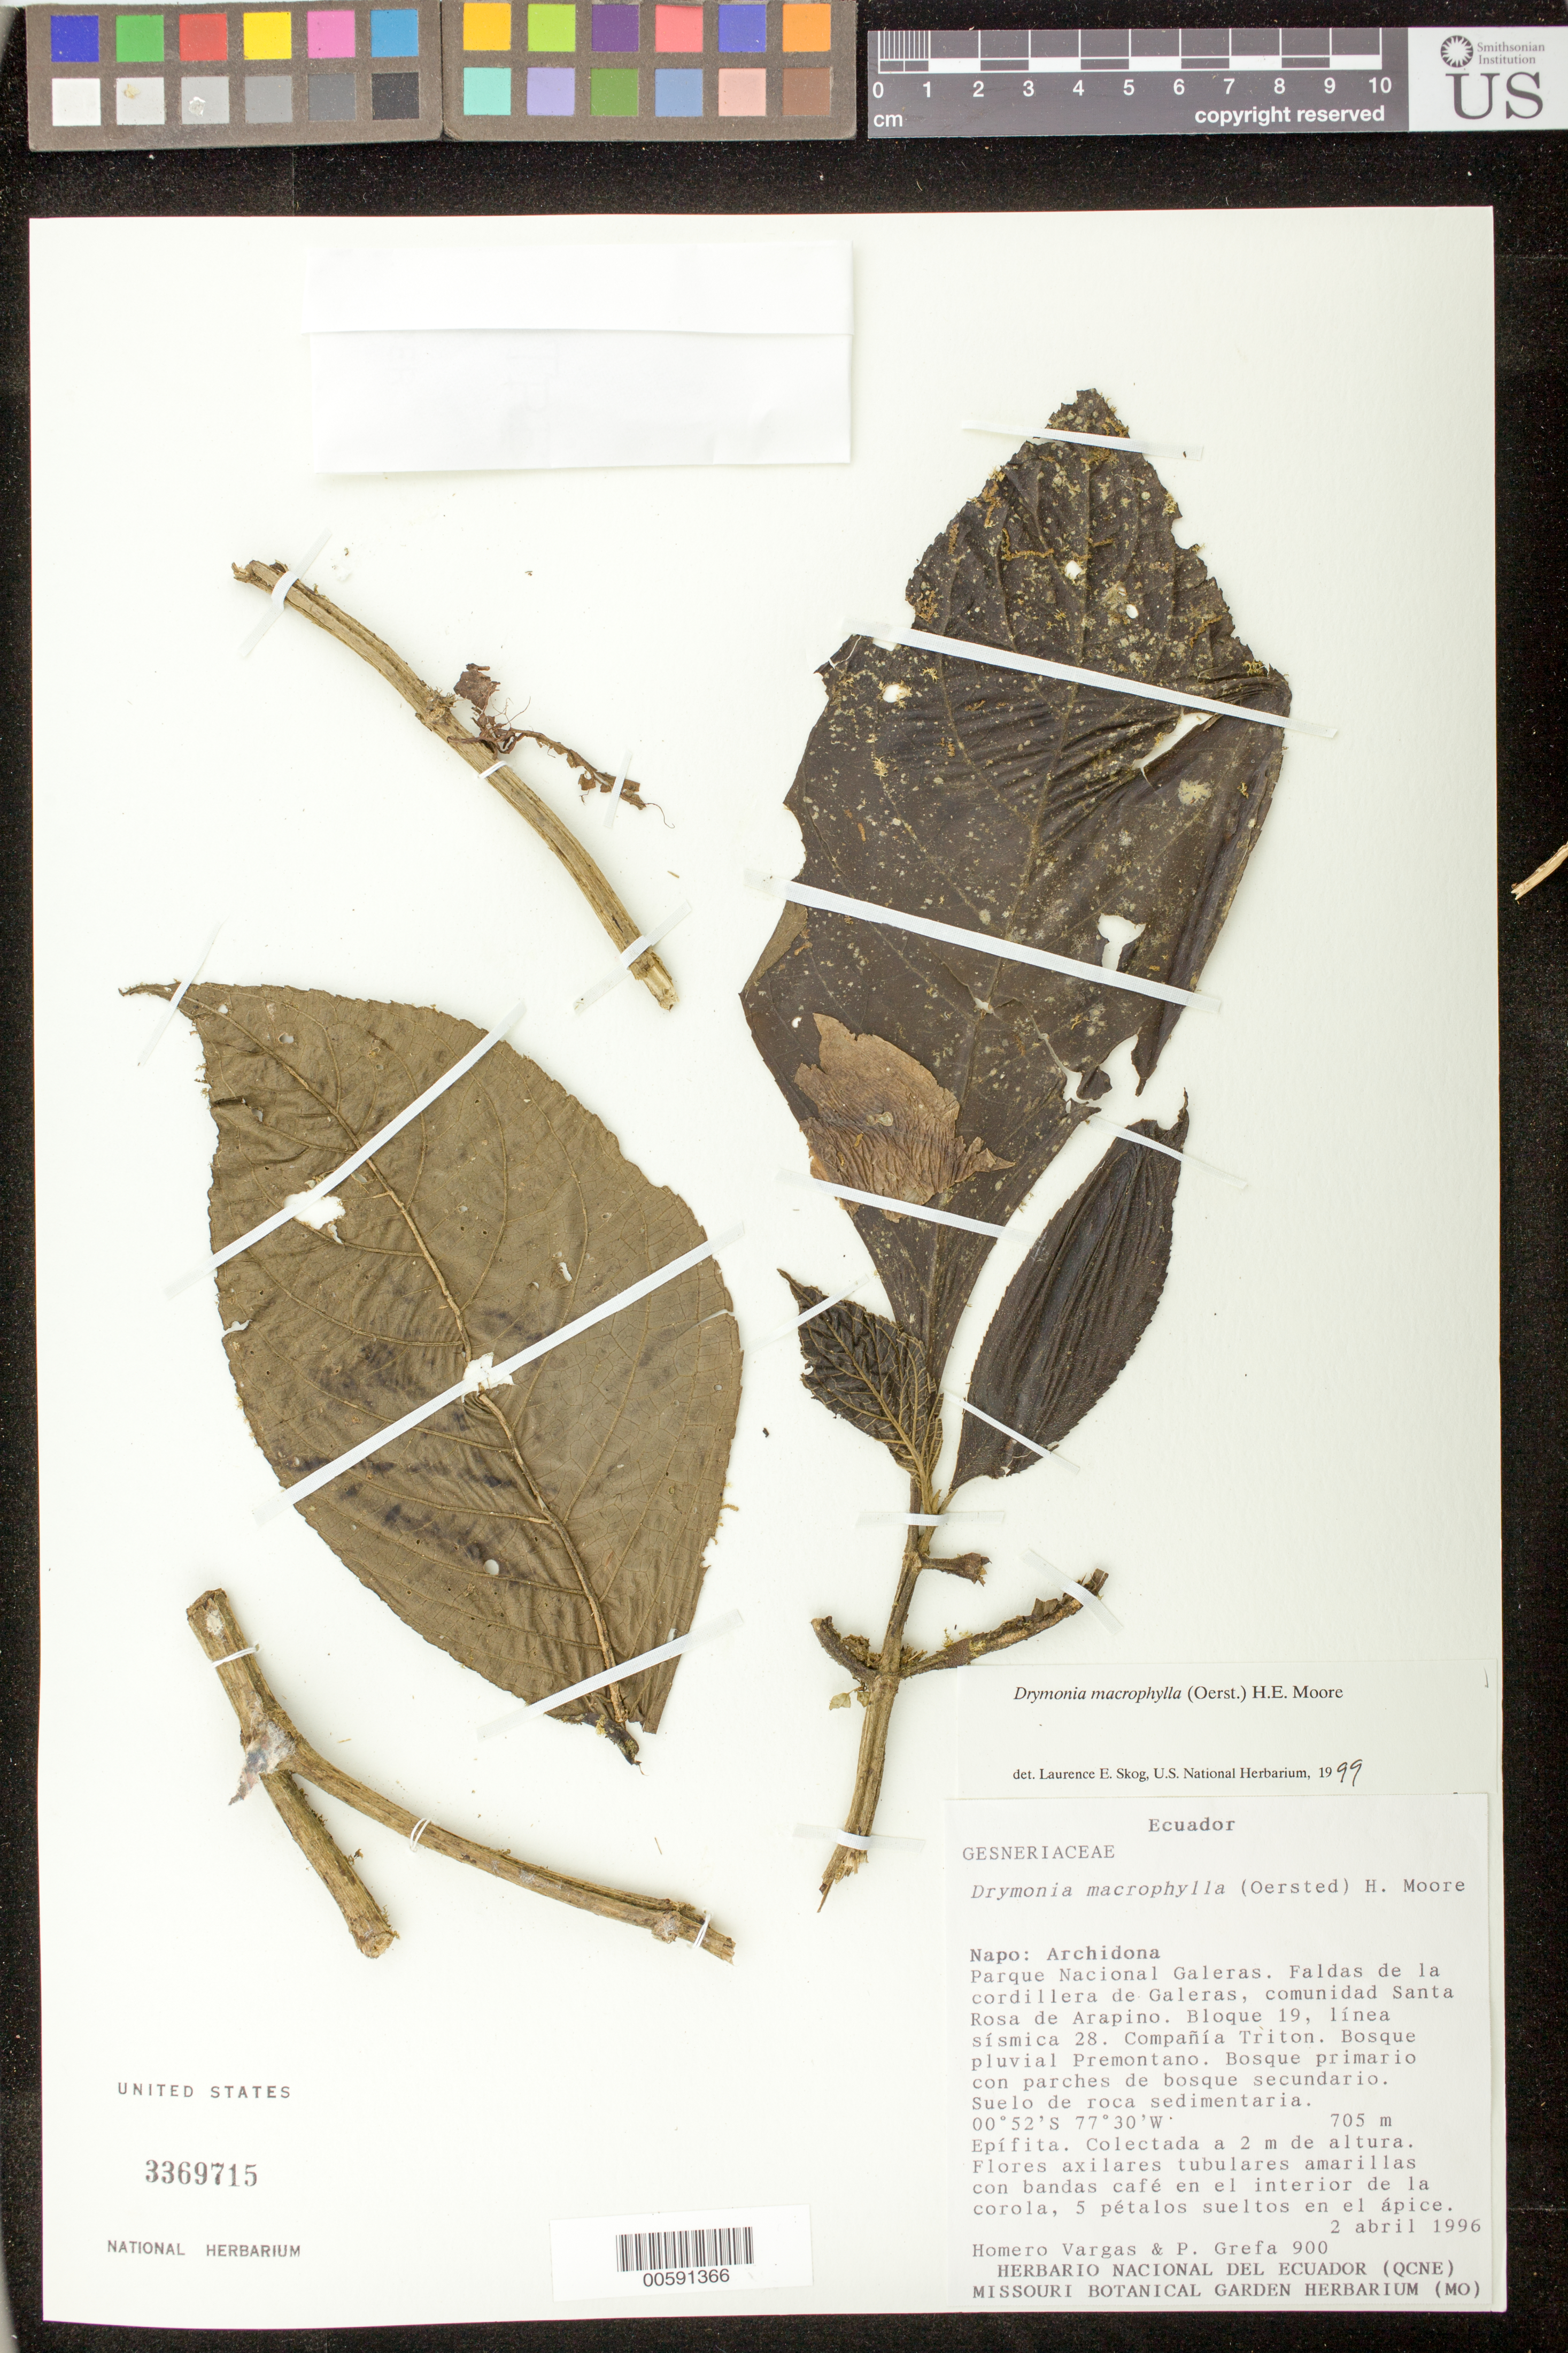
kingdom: Plantae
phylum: Tracheophyta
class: Magnoliopsida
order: Lamiales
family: Gesneriaceae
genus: Drymonia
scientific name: Drymonia macrophylla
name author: (Oerst.) H.E. Moore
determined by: Skog, Laurence E.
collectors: H. Vargas & P. Grefa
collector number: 900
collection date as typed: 02 Apr 1996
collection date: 1996-04-02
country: Ecuador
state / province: Napo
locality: Archidona. Parque Nacional Galeras, faldas de la cordillera de Galeras, comunidad Santa Rosa de Arapino, Bosque 19, línea sísmica 28, Compañía Triton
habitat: Bosque pluvial premontano, bosque primario con parches de bosque secundario; suelo de roca sedimentaria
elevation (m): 705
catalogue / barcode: US 3369715